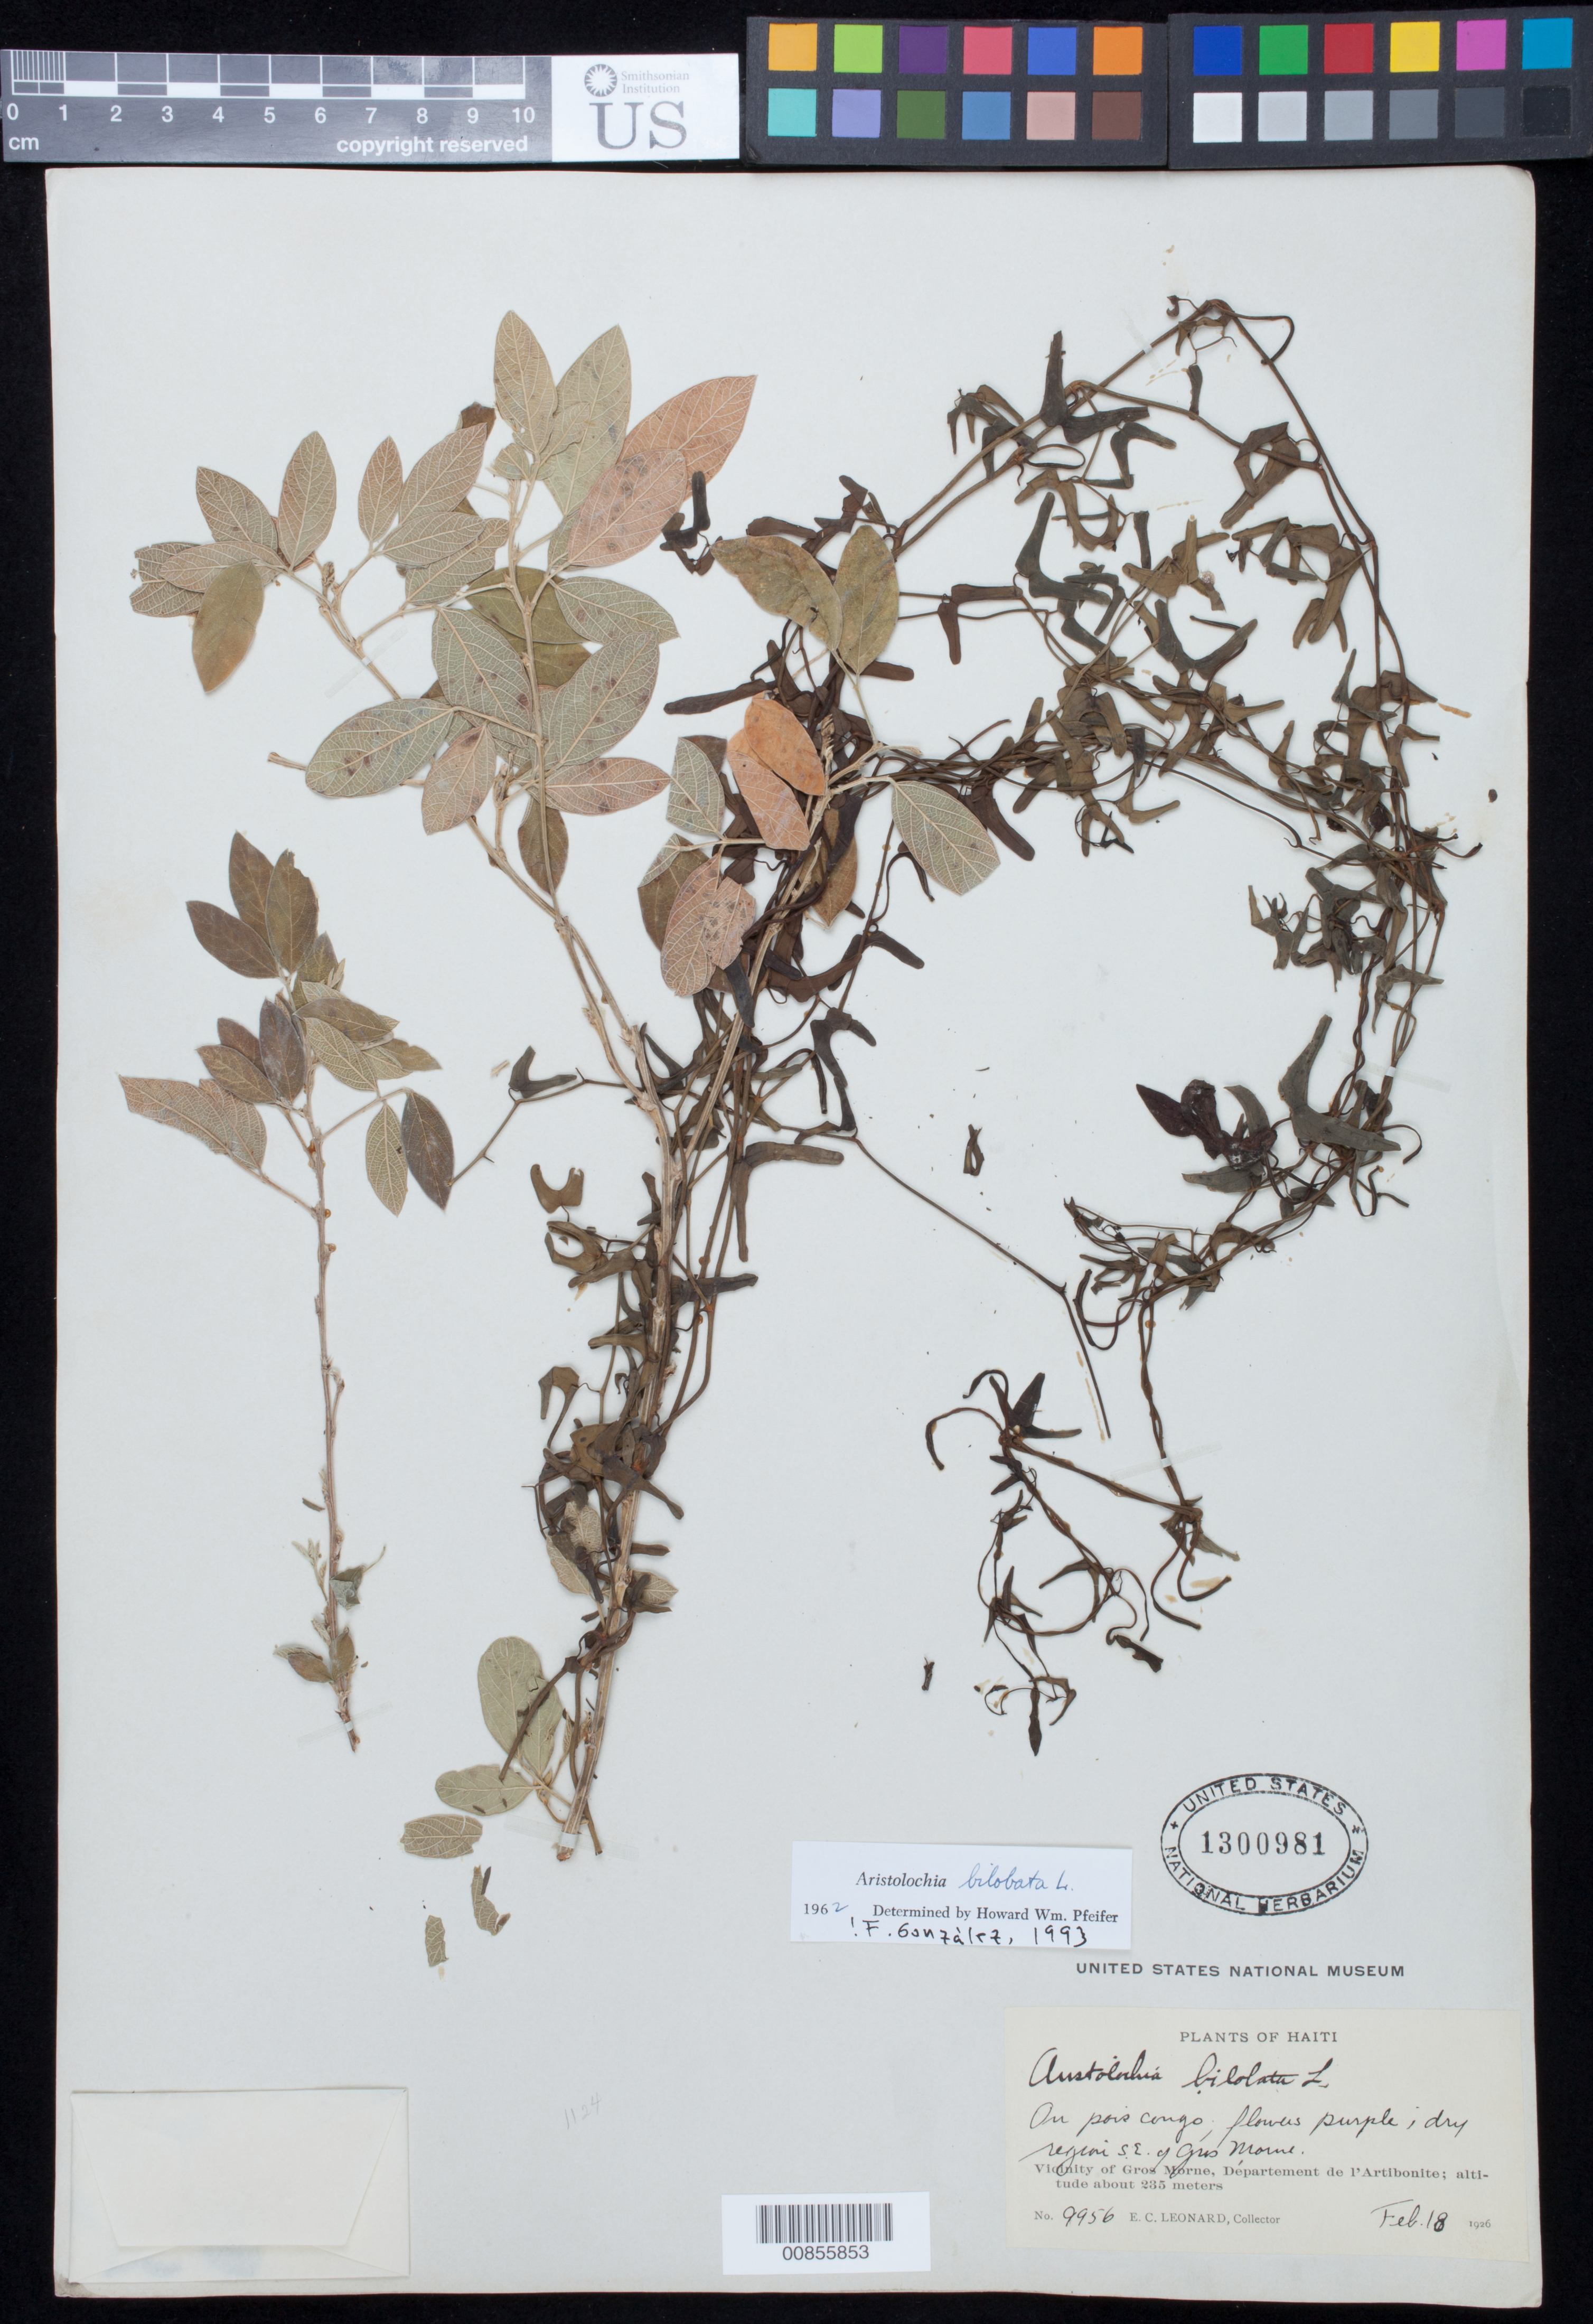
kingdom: Plantae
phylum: Tracheophyta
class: Magnoliopsida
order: Piperales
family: Aristolochiaceae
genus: Aristolochia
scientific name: Aristolochia bilobata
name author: L.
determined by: González, F., (COL), Universidad Nacional de Colombia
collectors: E. C. Leonard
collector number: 9956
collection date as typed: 18 Feb 1926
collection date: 1926-02-18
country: Haiti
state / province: Artibonite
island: Hispaniola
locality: Dry region S.E. of Gros Morne.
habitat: On pois congo. Dry region.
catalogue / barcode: US 1300981